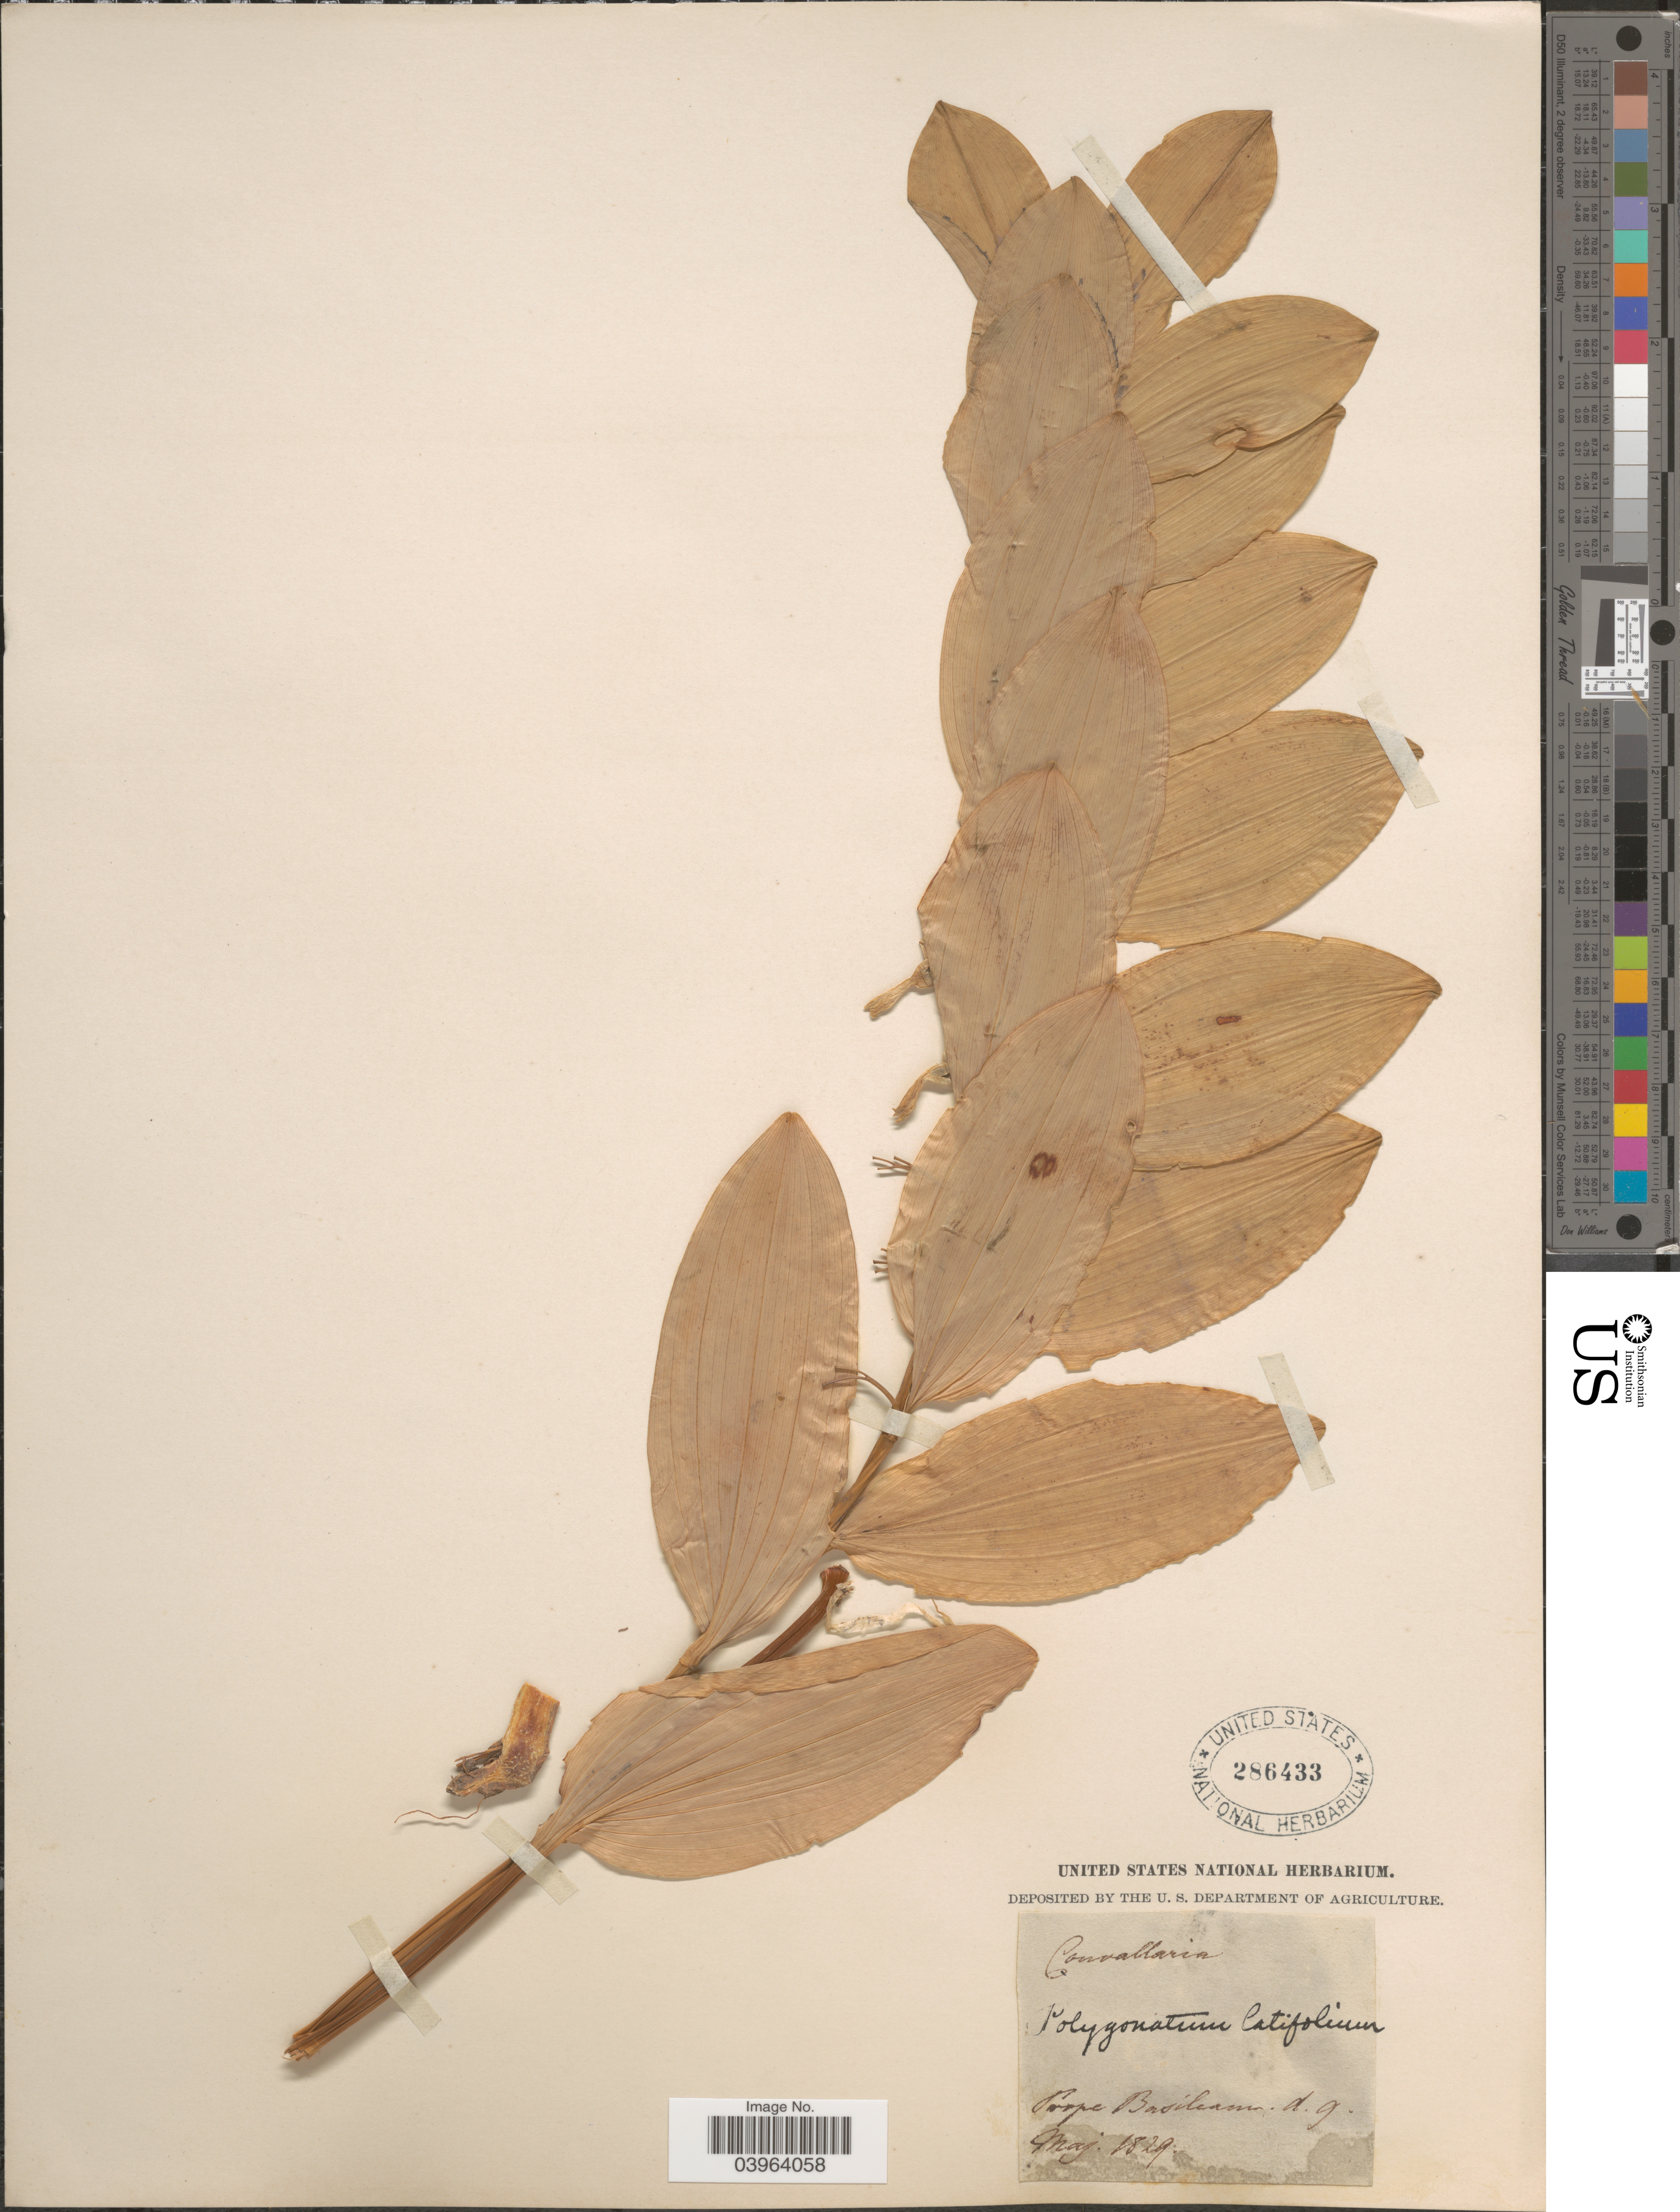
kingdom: Plantae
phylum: Tracheophyta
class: Liliopsida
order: Asparagales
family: Asparagaceae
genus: Polygonatum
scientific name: Polygonatum latifolium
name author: (Jacq.) Desf.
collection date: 1829-05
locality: Prope Basilcum.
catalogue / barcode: US 286433